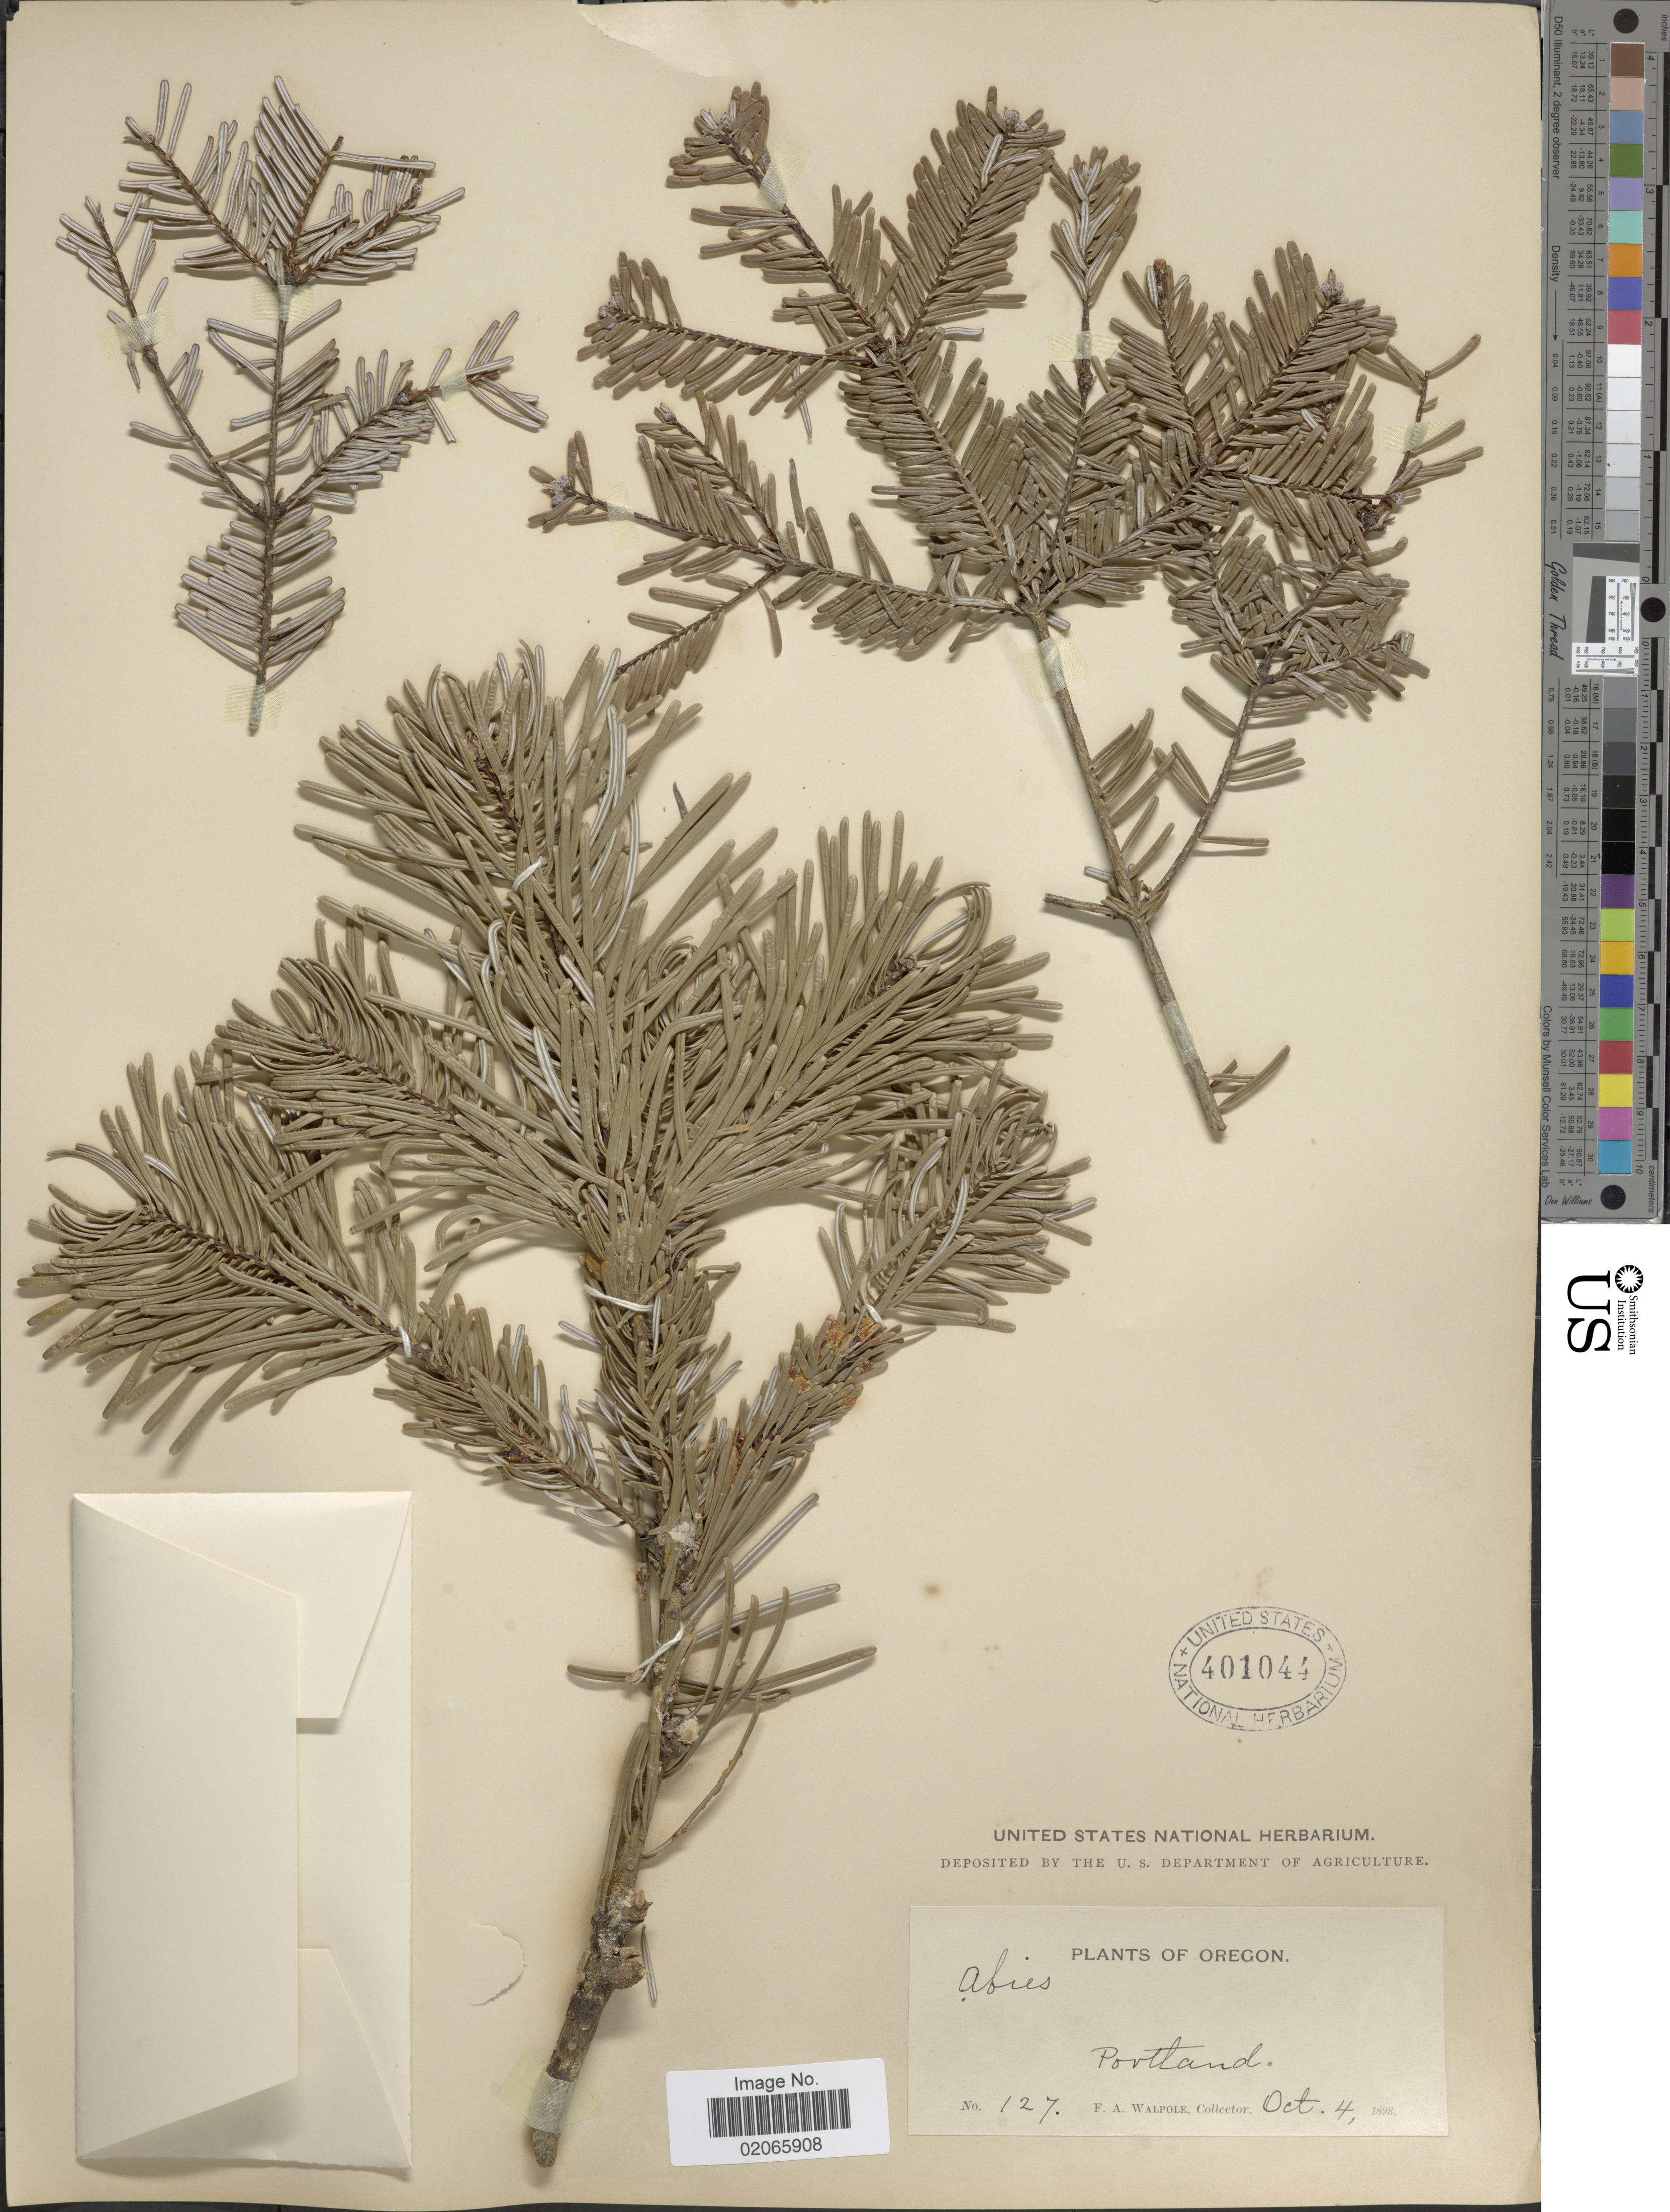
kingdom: Plantae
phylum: Tracheophyta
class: Pinopsida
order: Pinales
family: Pinaceae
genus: Abies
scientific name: Abies sp.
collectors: F. Walpole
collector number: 127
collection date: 1898-10-04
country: United States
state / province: Oregon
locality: Portland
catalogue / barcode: US 401044